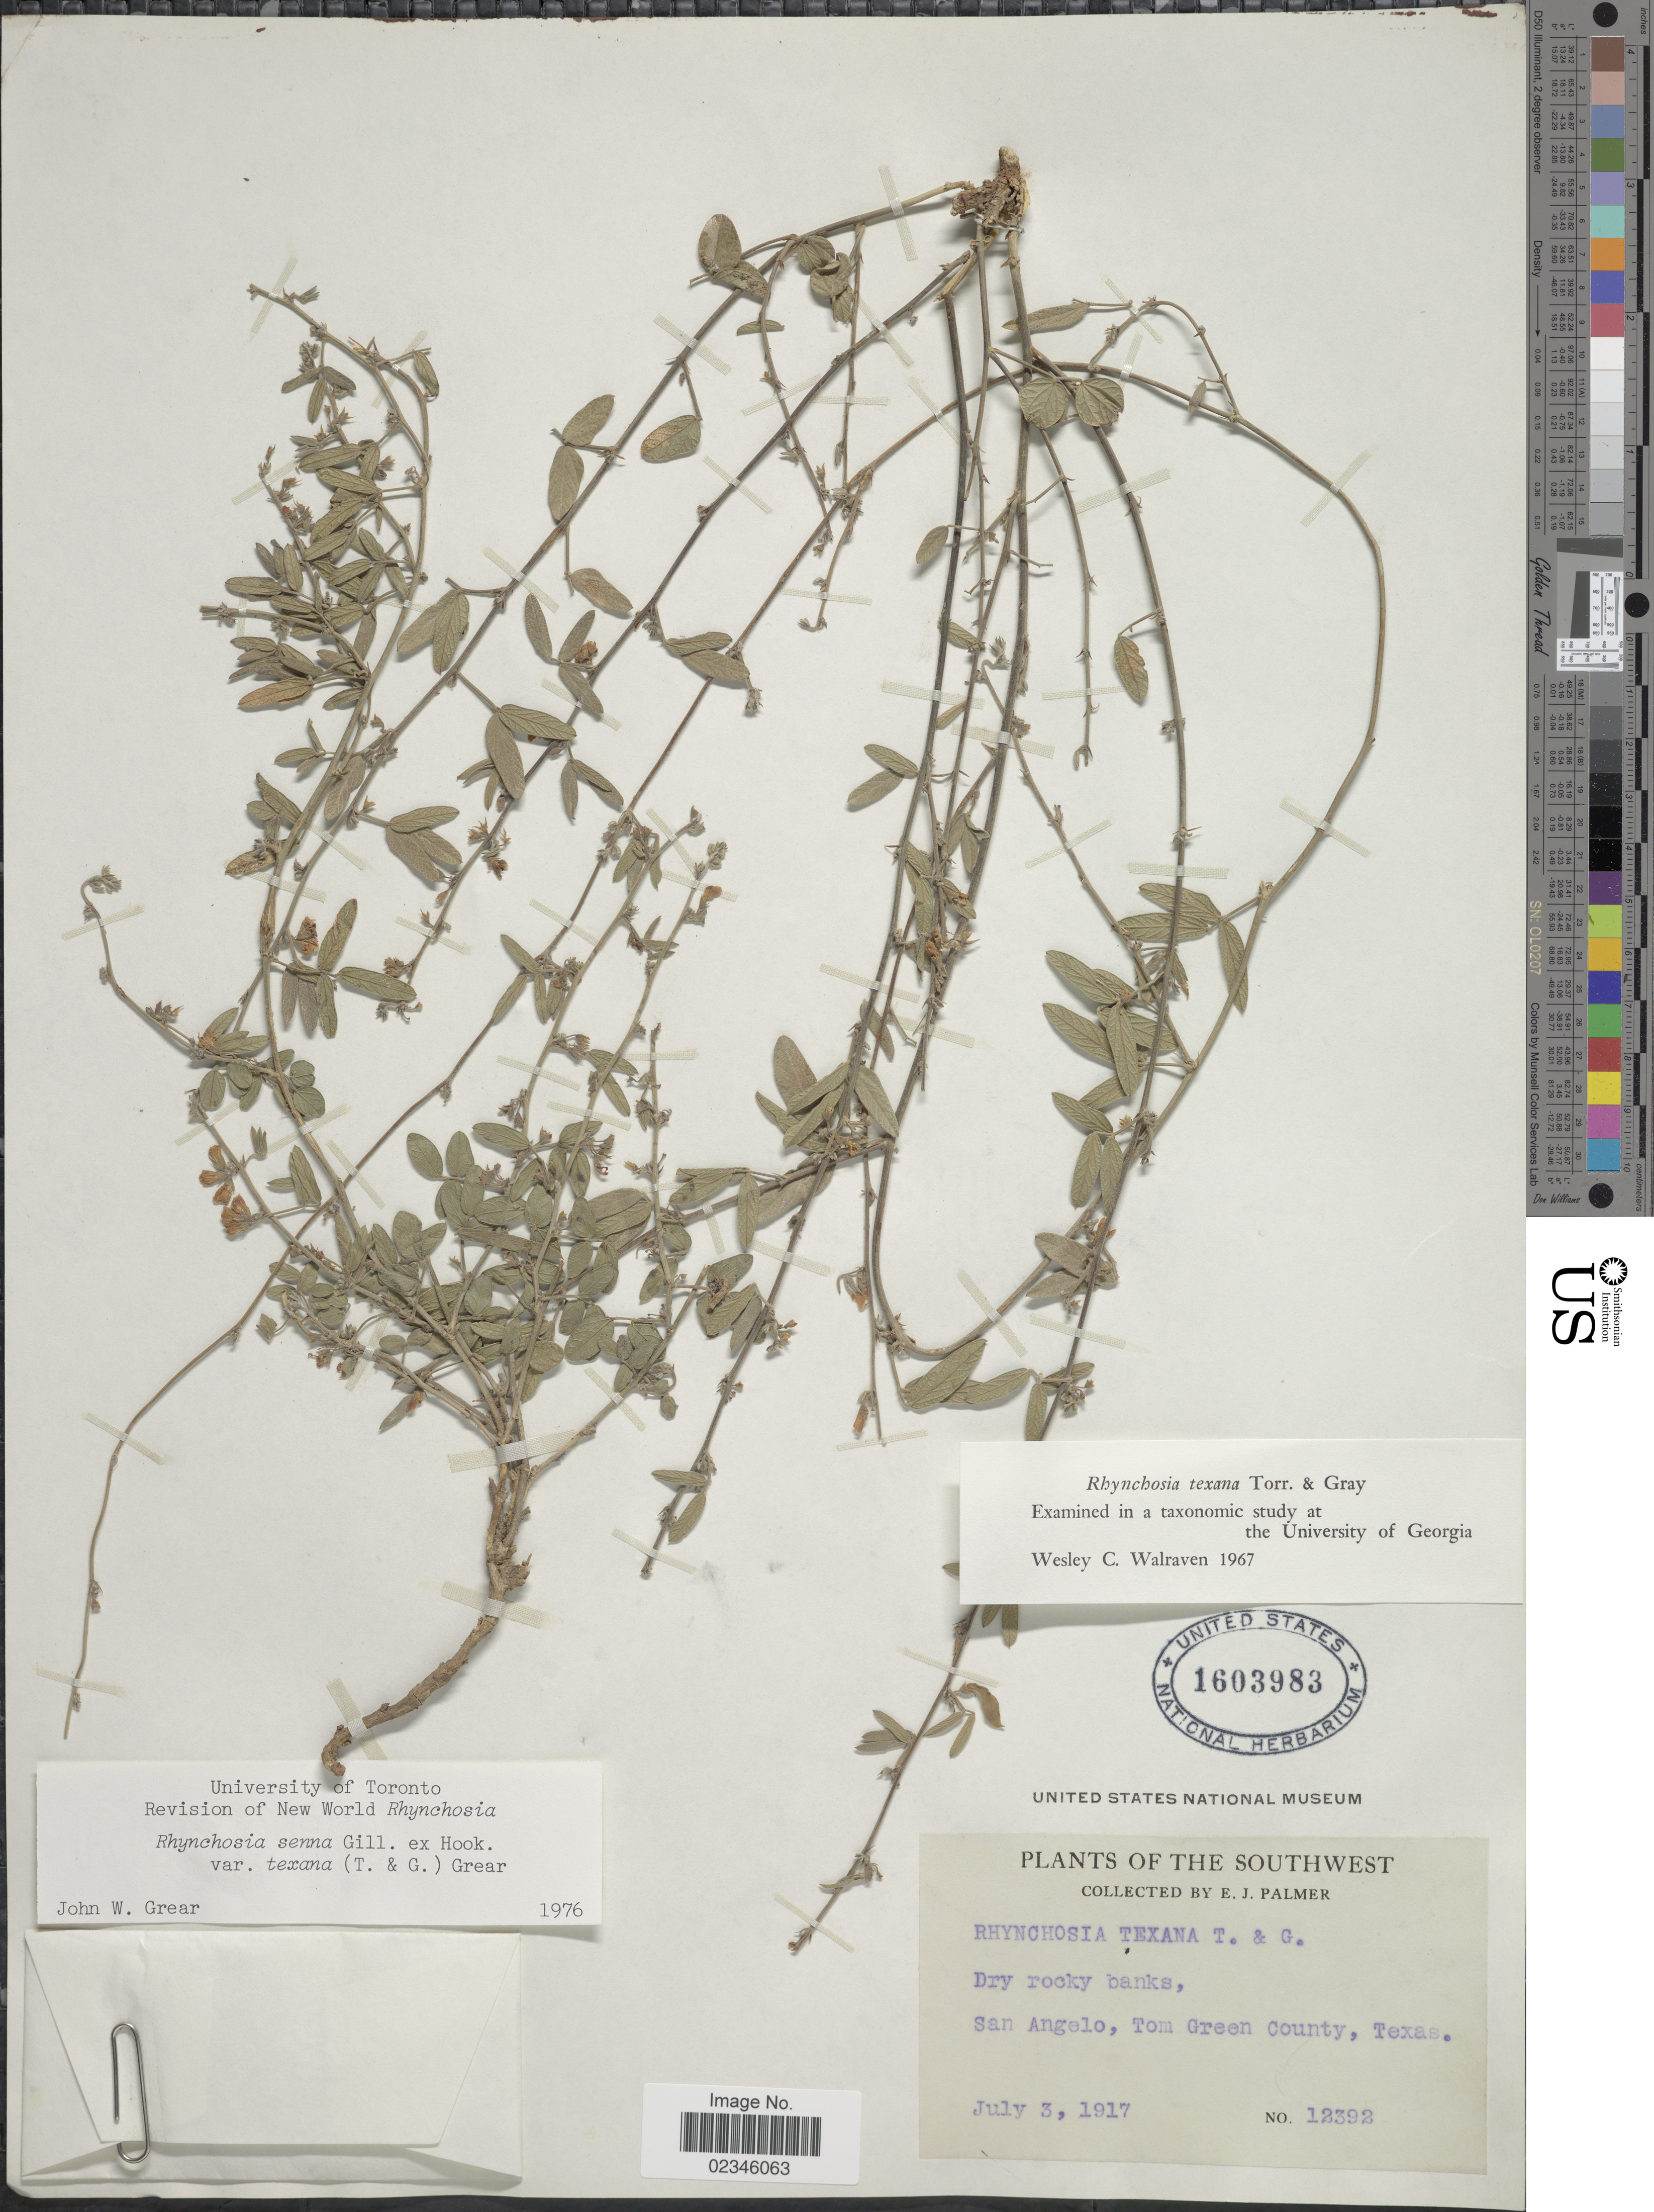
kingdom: Plantae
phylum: Tracheophyta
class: Magnoliopsida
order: Fabales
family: Fabaceae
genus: Rhynchosia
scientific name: Rhynchosia senna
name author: Gillies ex Hook.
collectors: E. J. Palmer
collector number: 12392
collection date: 1917-07-03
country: United States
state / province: Texas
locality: Southwest, dry rocky banks, San Angelo, Tom Green County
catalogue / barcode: US 1603983